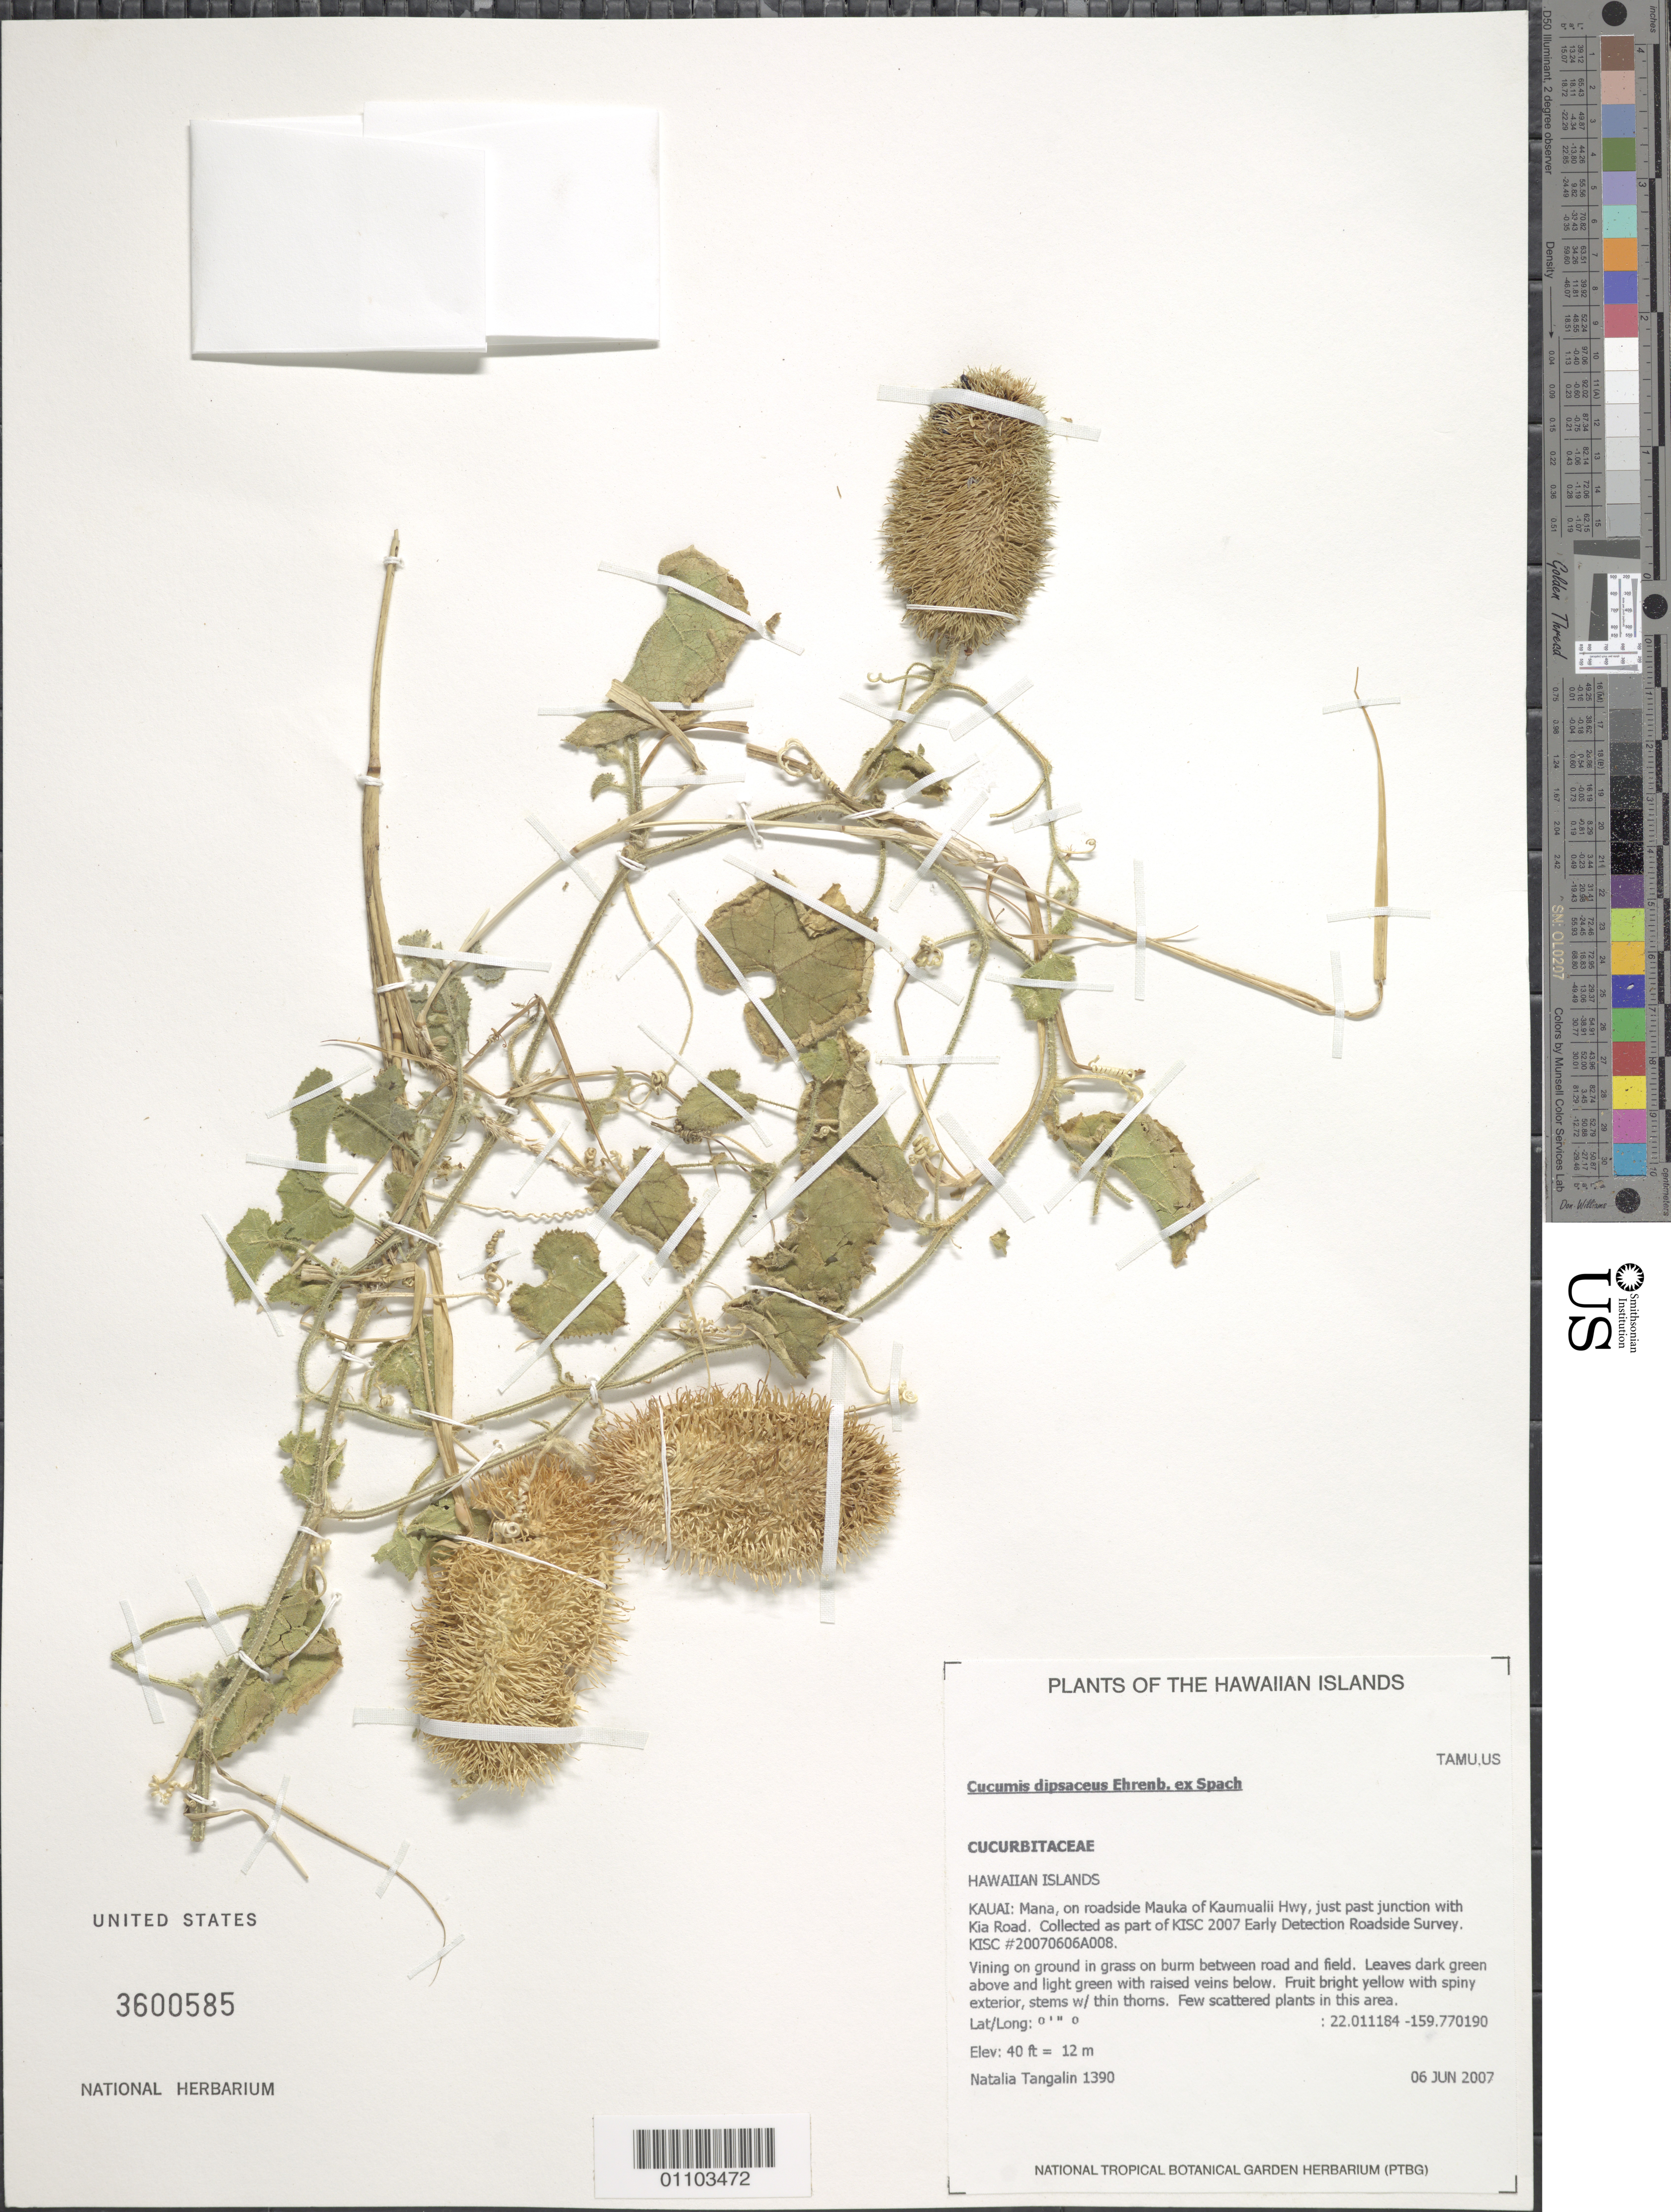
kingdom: Plantae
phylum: Tracheophyta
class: Magnoliopsida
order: Cucurbitales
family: Cucurbitaceae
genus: Cucumis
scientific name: Cucumis dipsaceus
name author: Ehrenb. ex Spach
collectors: N. Tangalin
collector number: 1390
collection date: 2007-06-06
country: United States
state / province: Hawaii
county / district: Kauai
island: Kaua'i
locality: Mana, on roadside Mauka of Kaumualii Hwy, just past junction with Kia Rd.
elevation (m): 12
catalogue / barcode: US 3600585